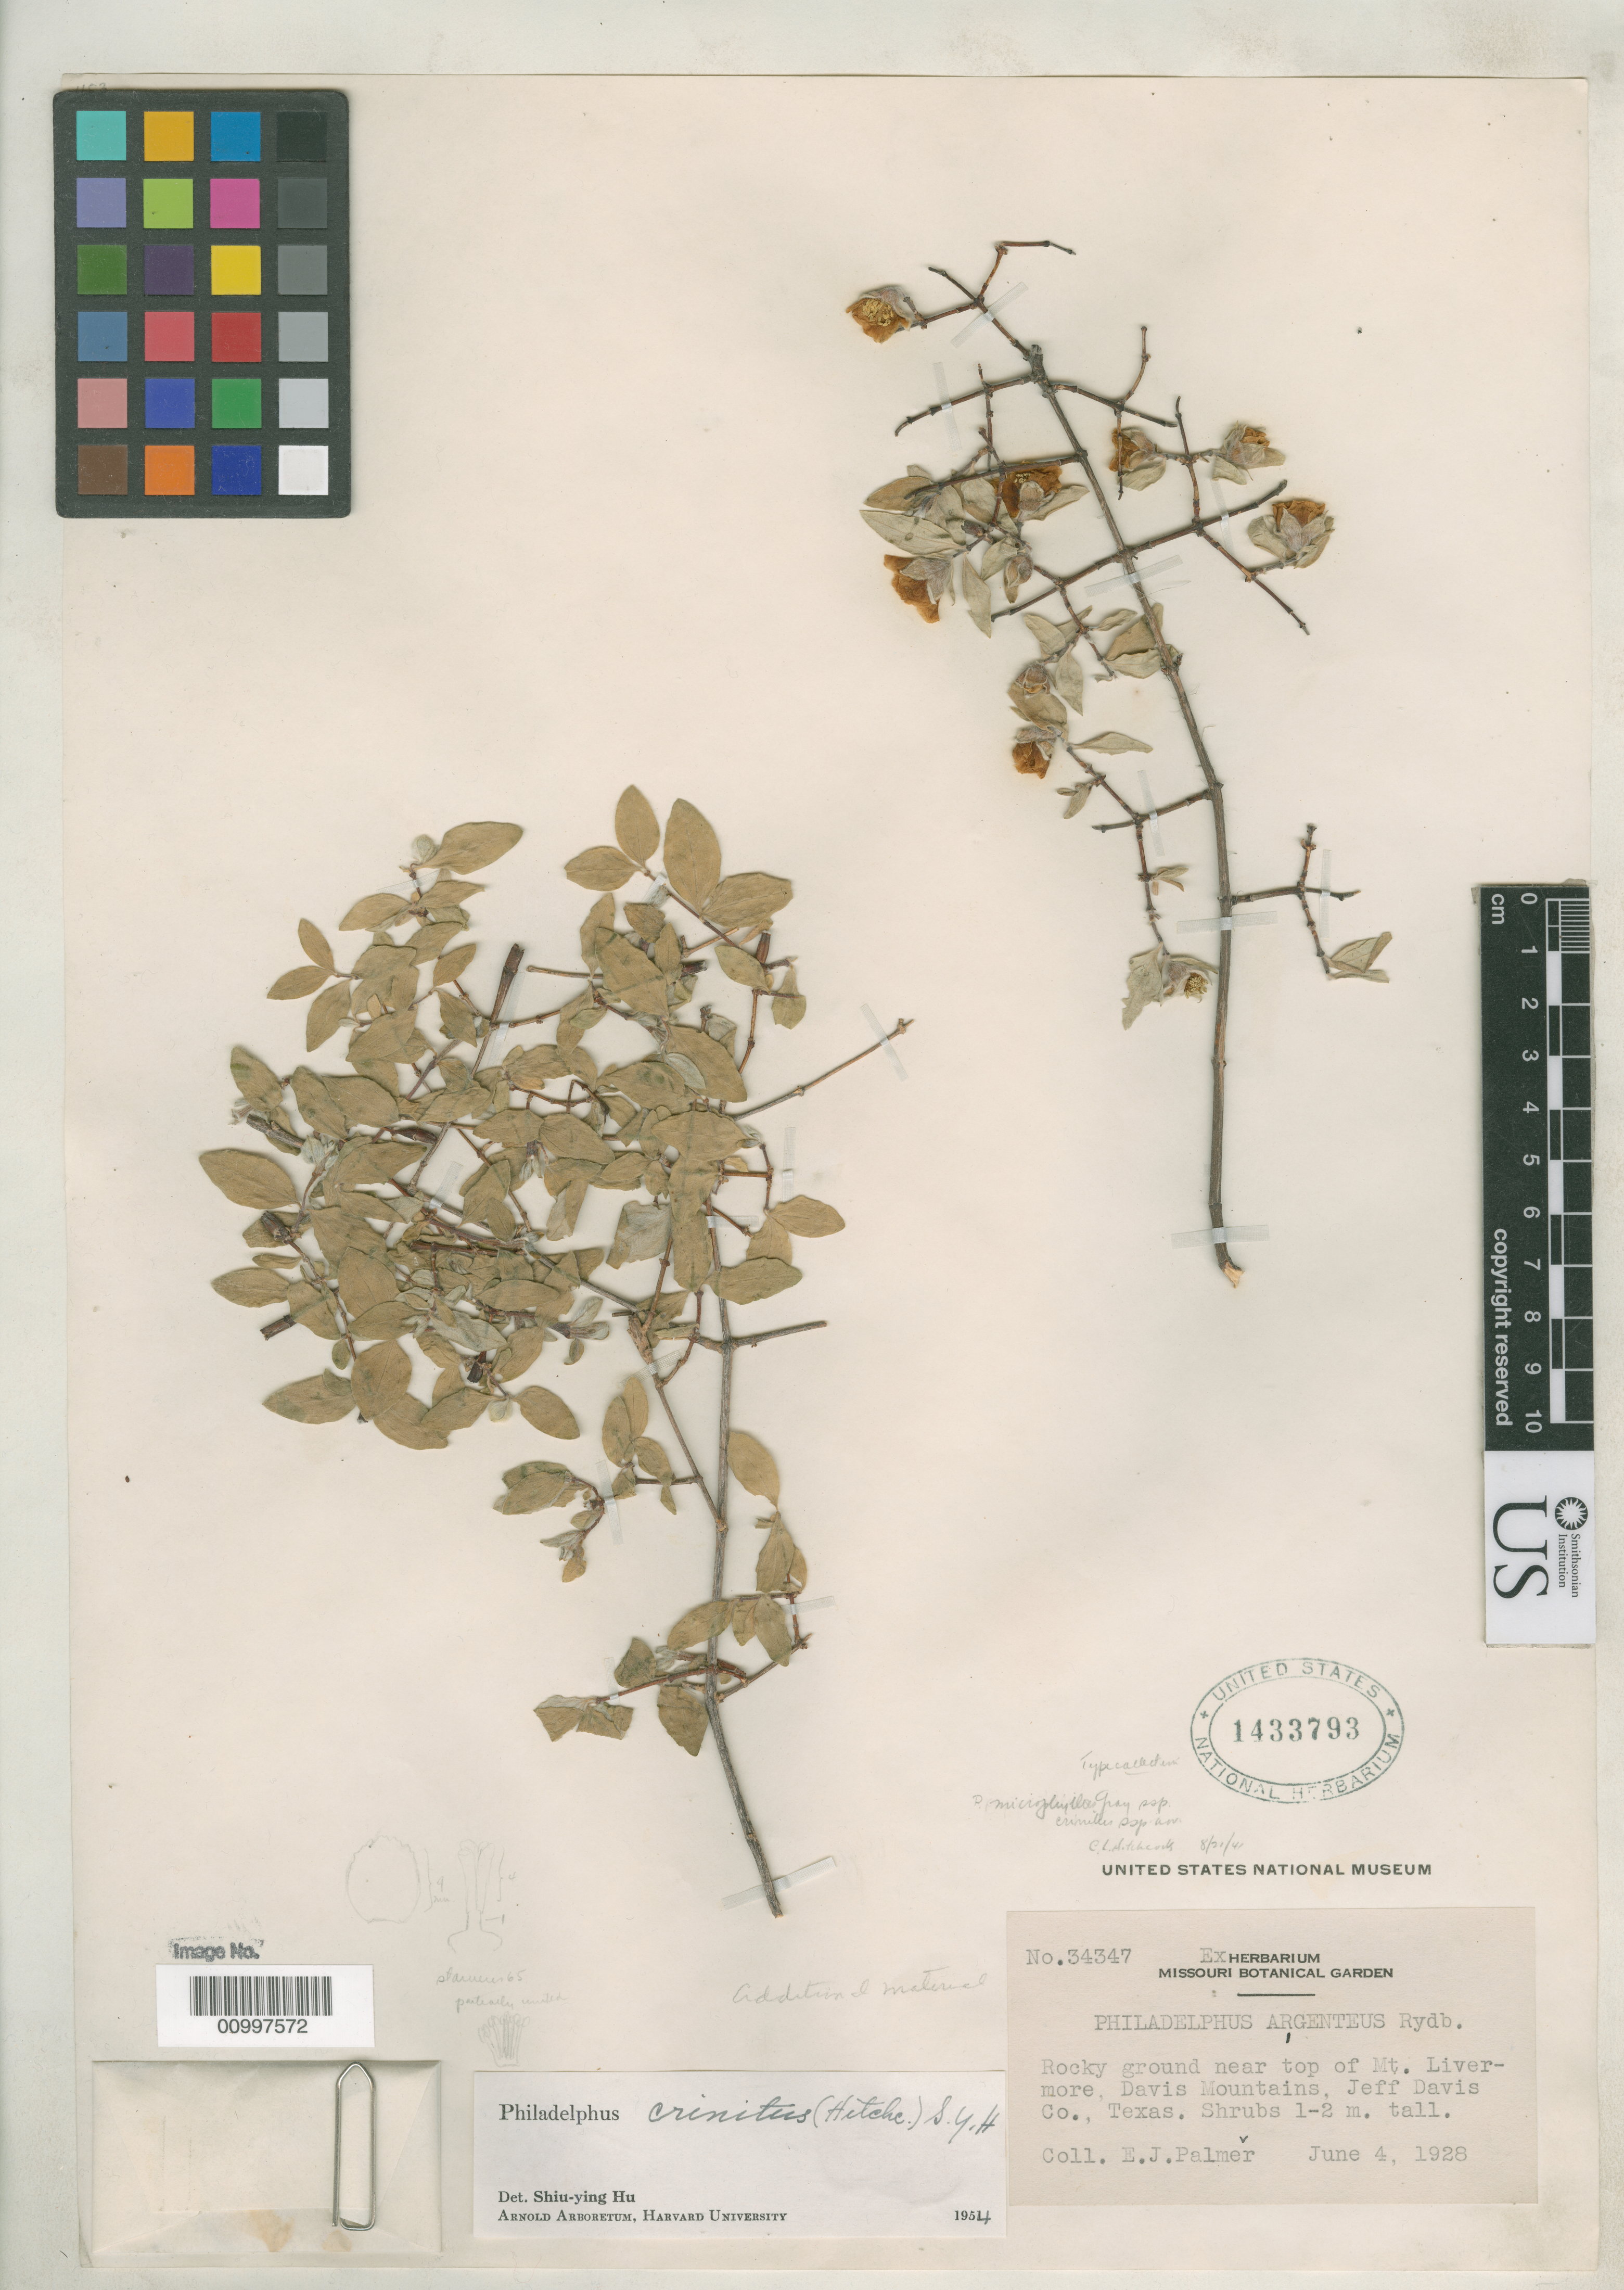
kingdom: Plantae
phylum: Tracheophyta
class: Magnoliopsida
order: Cornales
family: Hydrangeaceae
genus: Philadelphus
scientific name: Philadelphus microphyllus subsp. crinitus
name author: C.L. Hitchc.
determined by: Hu, S. Y.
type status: Isotype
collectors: E. J. Palmer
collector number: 34347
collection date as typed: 04 Jun 1928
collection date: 1928-06-04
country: United States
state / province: Texas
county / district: Jeff Davis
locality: Rocky ground near top of Mt. Livermore, Davis Mountains, Jeff Davis Co.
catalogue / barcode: US 1433793